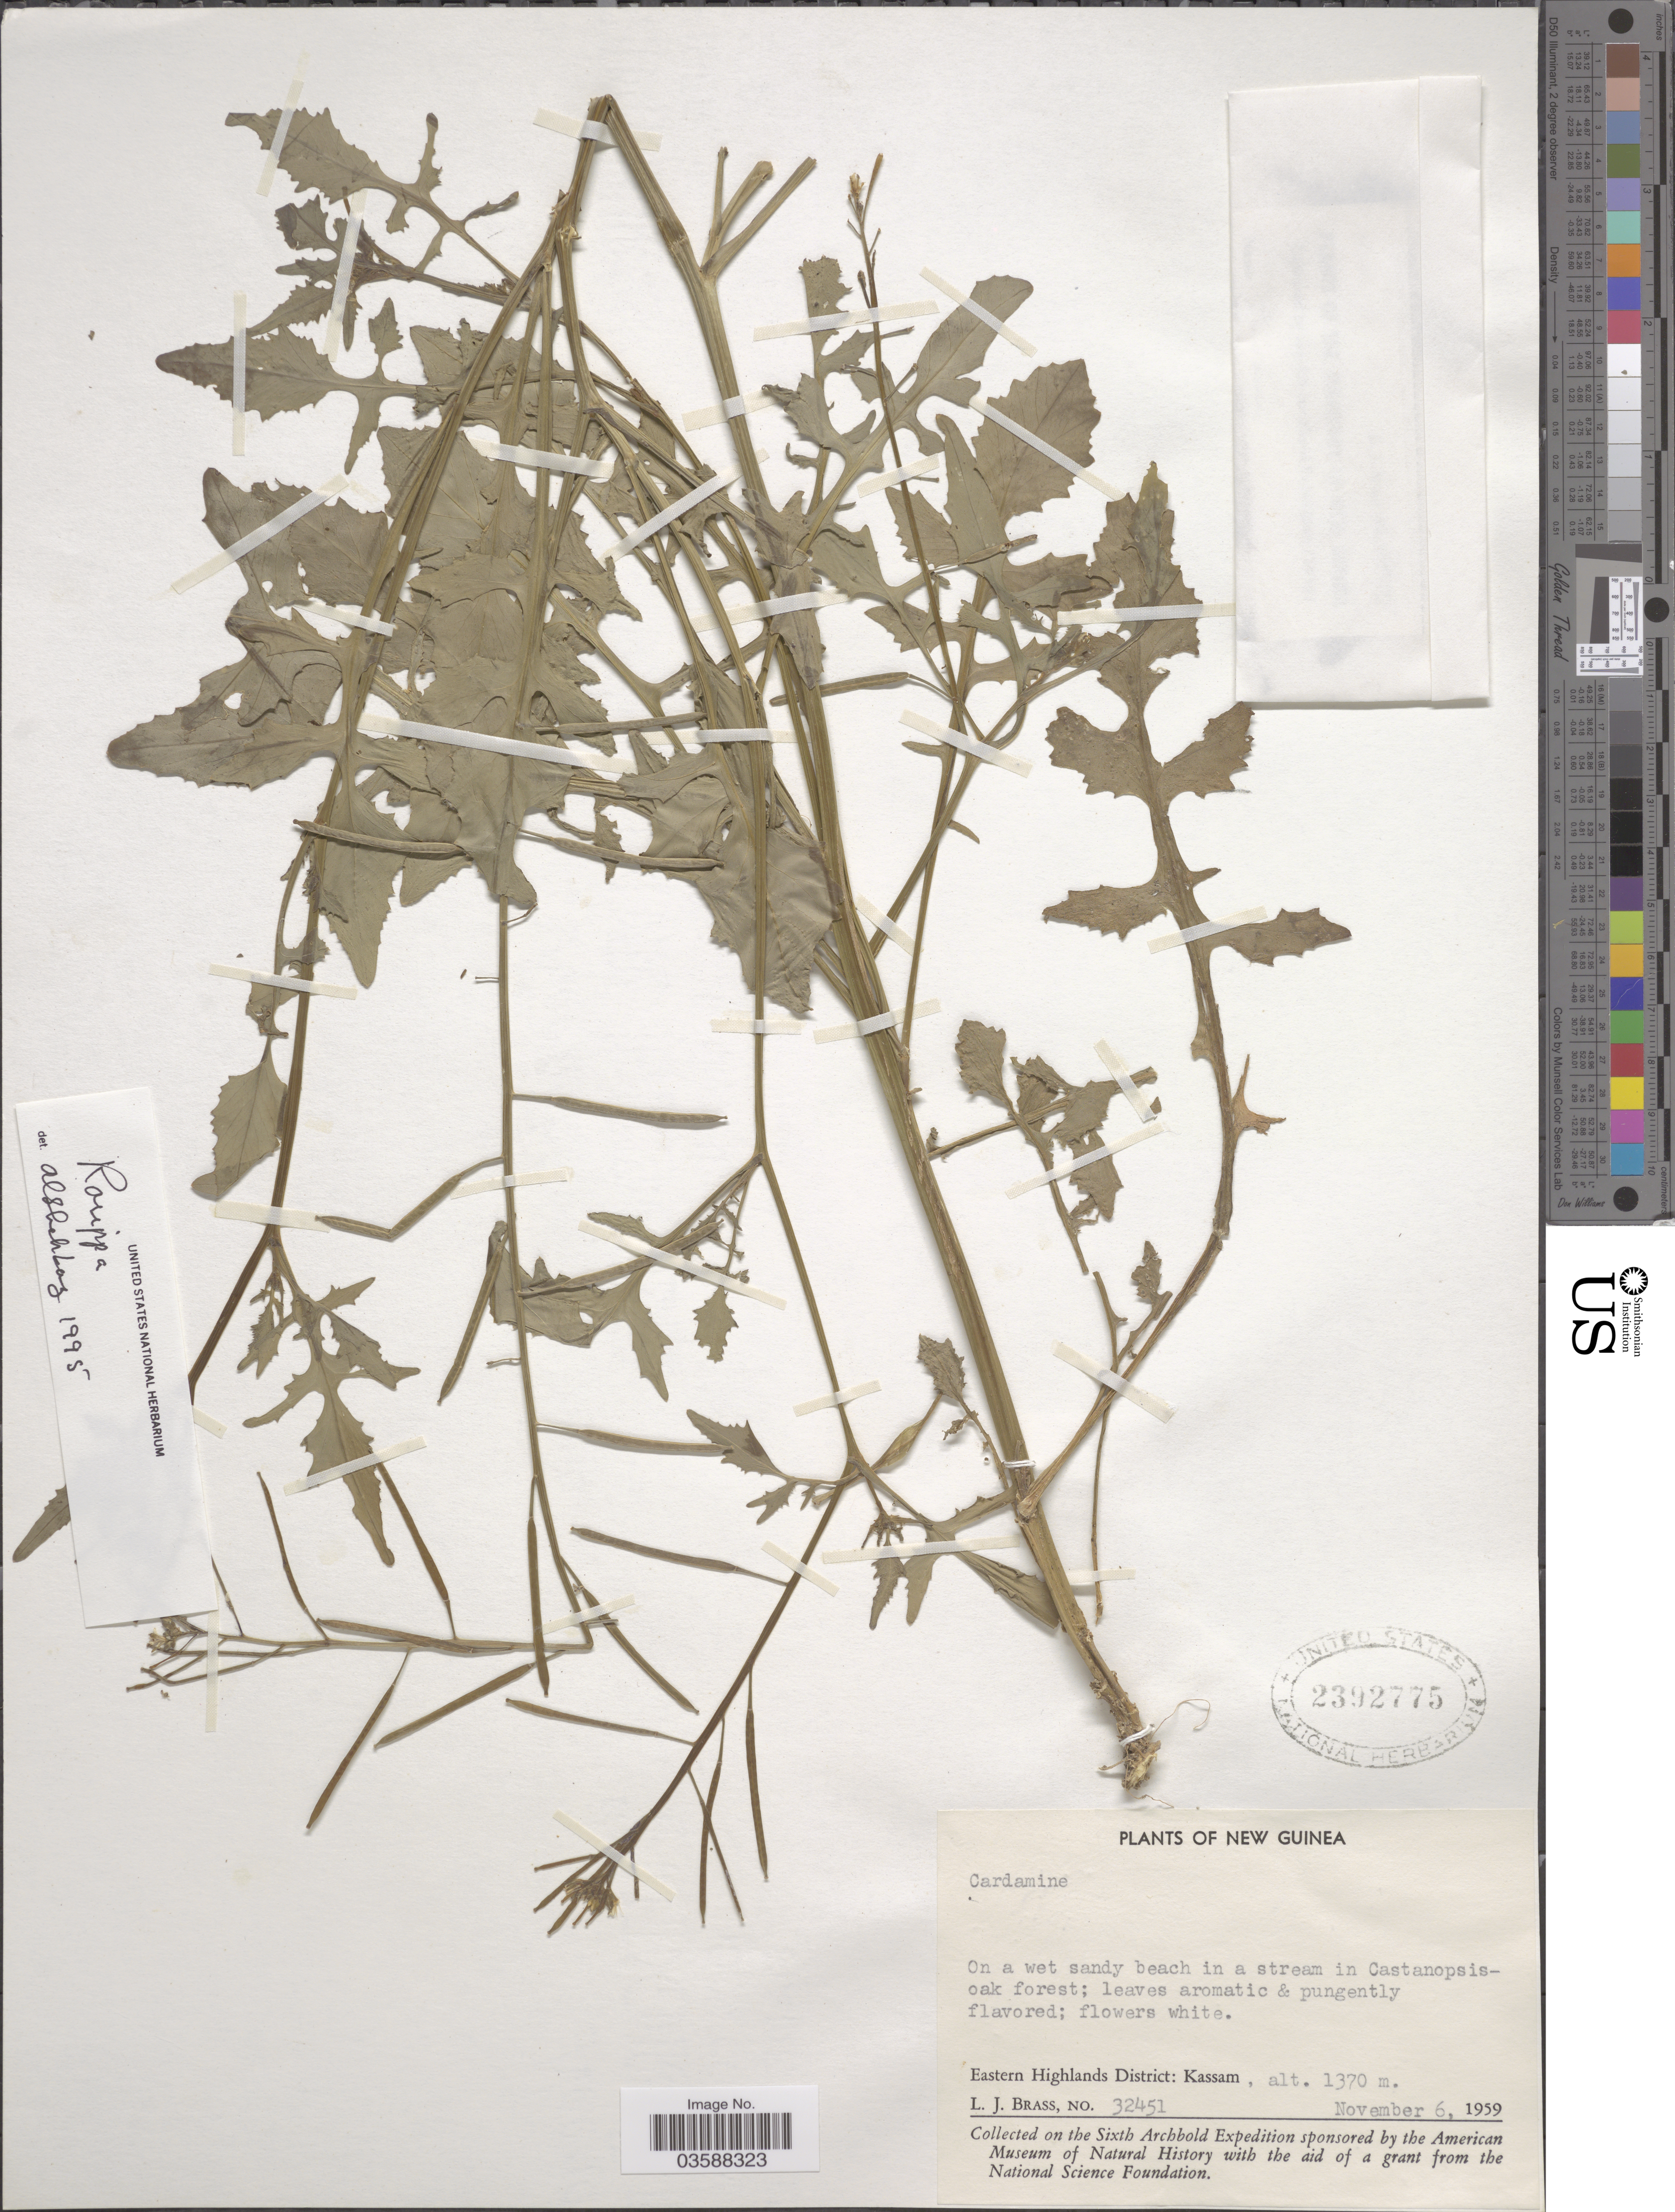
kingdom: Plantae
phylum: Tracheophyta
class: Magnoliopsida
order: Brassicales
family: Brassicaceae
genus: Rorippa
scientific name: Rorippa sp.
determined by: Al-Shehbaz, I. A., (MO), Missouri Botanical Garden (UNITED STATES)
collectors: L. J. Brass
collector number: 32451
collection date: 1959-11-06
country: Papua New Guinea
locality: New Guinea. Eastern Highlands District: Kassam.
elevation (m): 1370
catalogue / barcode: US 2392775